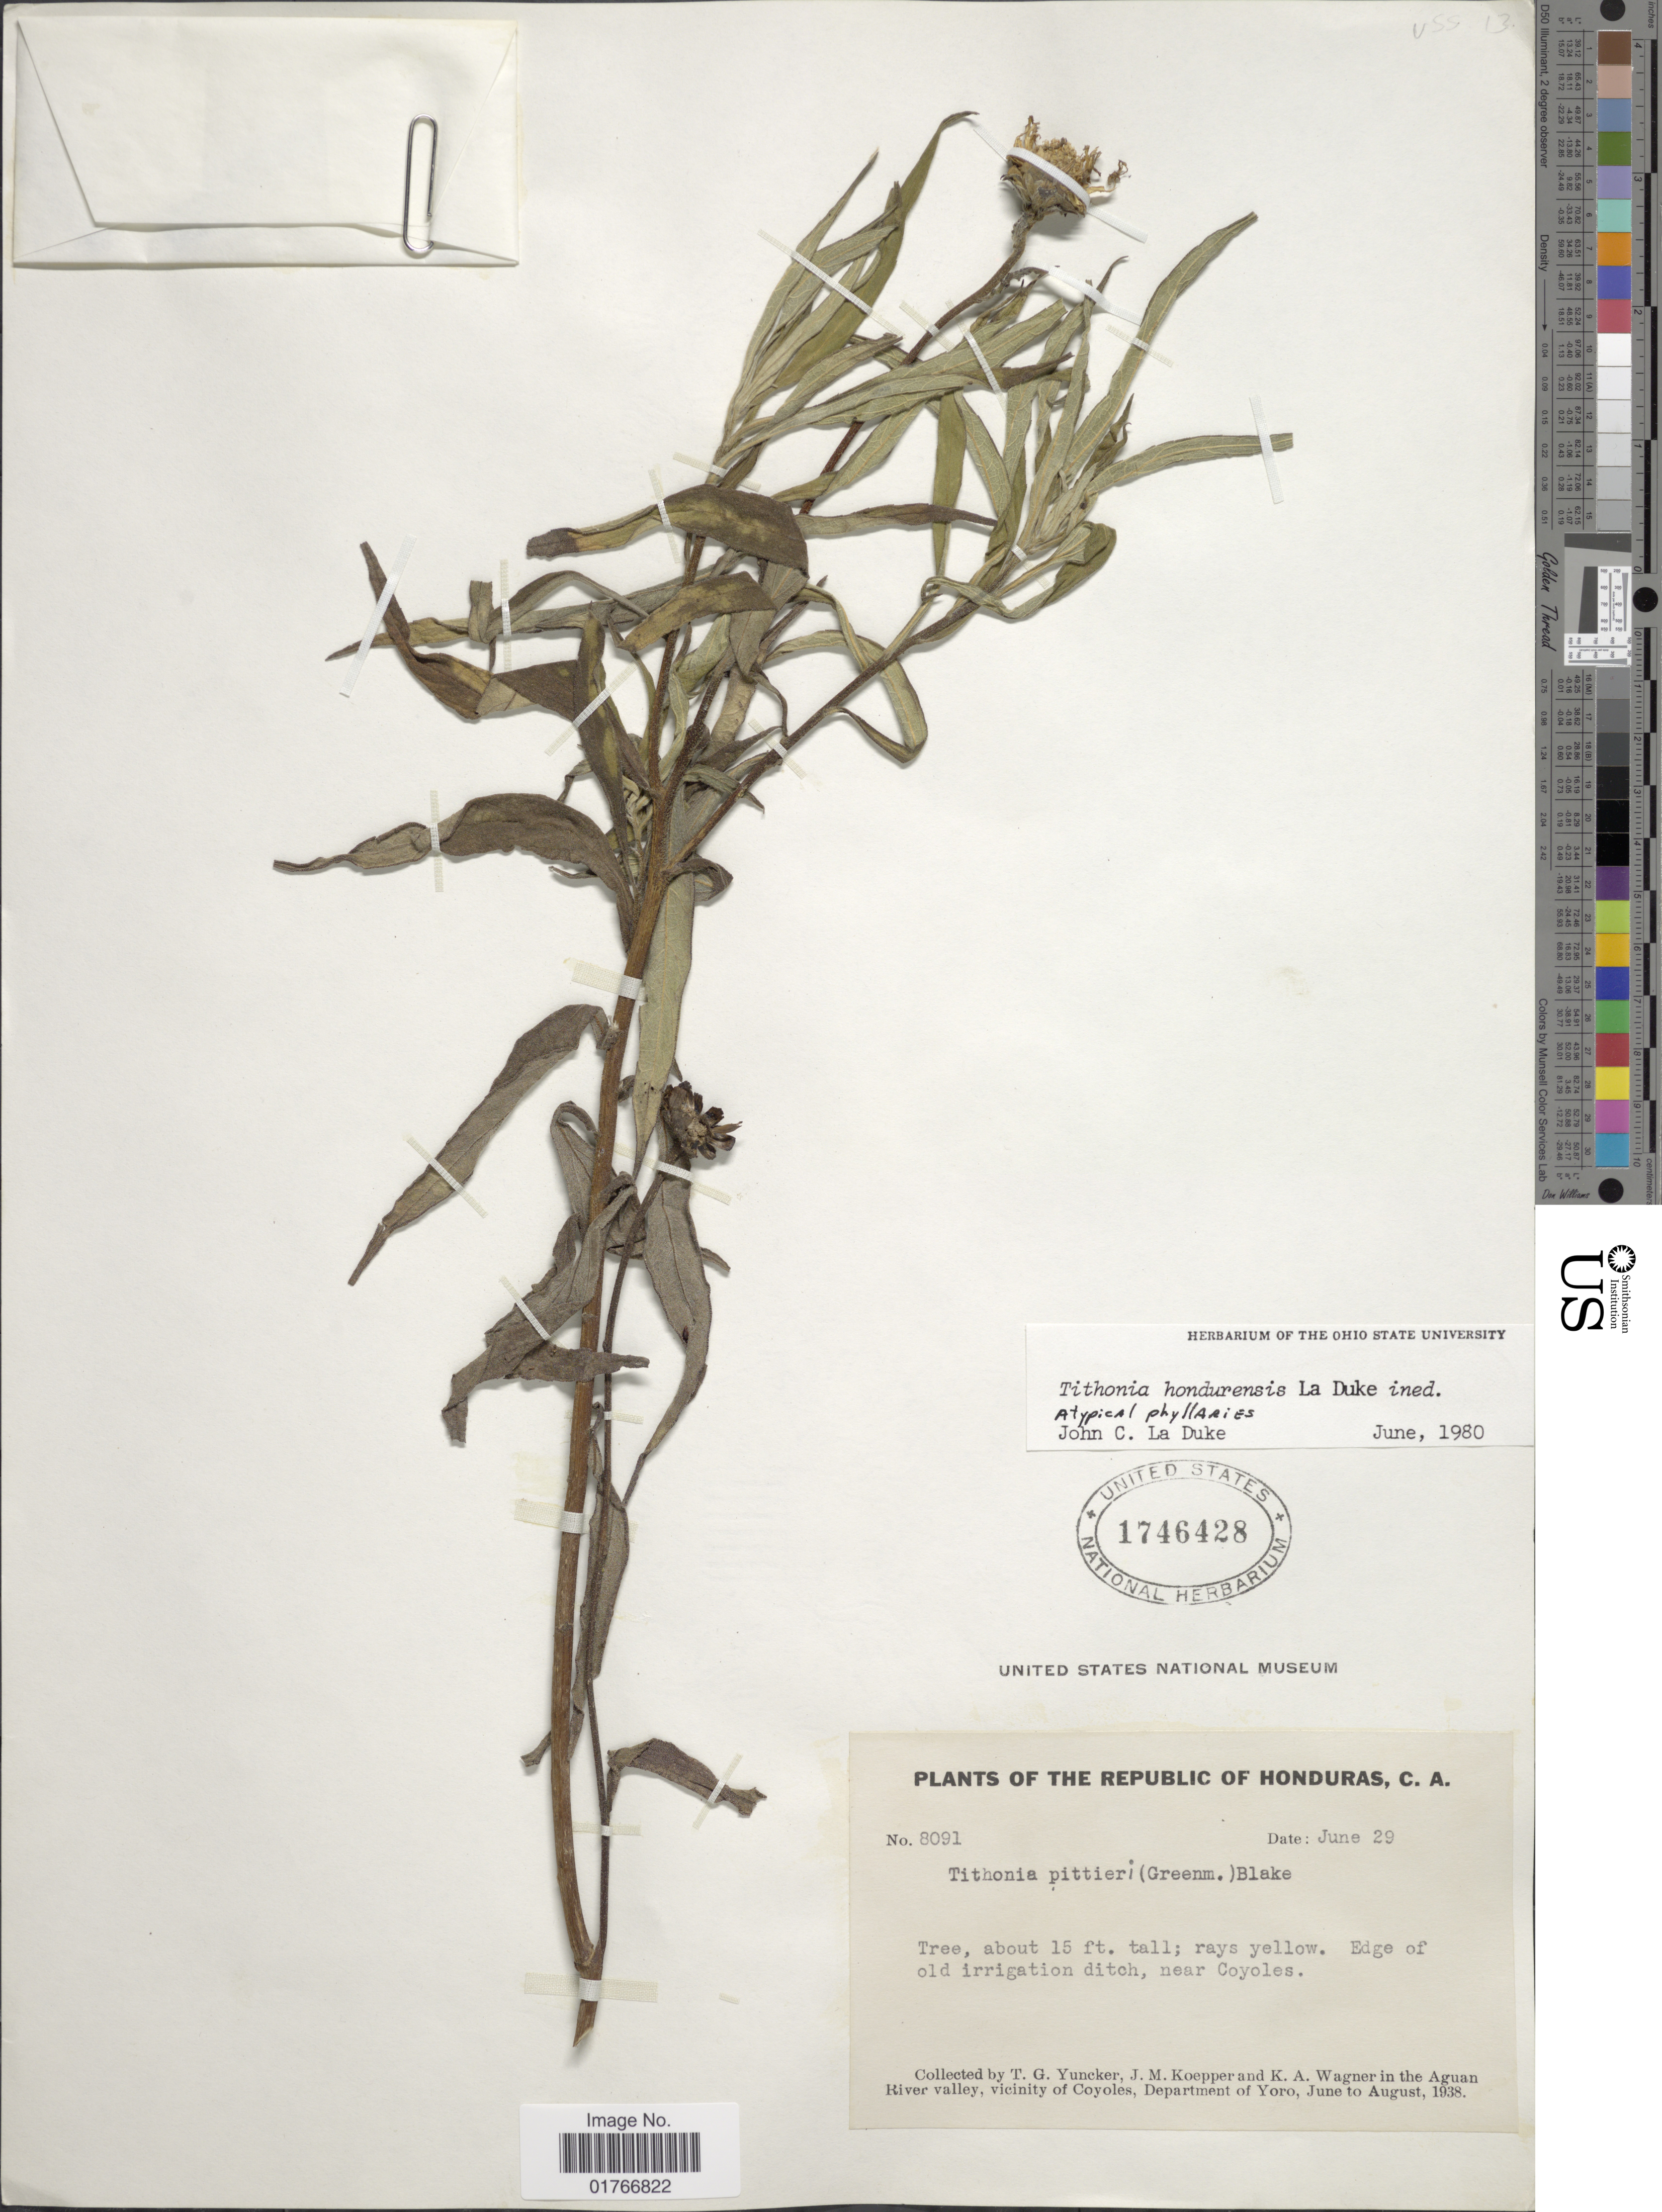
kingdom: Plantae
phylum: Tracheophyta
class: Magnoliopsida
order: Asterales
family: Asteraceae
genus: Tithonia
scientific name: Tithonia hondurensis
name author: La Duke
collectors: T. G. Yuncker, J. M. Koepper & K. A. Wagner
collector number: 8091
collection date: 1938-06-29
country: Honduras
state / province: Yoro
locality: Republic of Honduras, edge of old irrigation ditch, near Coyoles, Aguan River valley, vicinity of Coyoles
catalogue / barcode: US 1746428